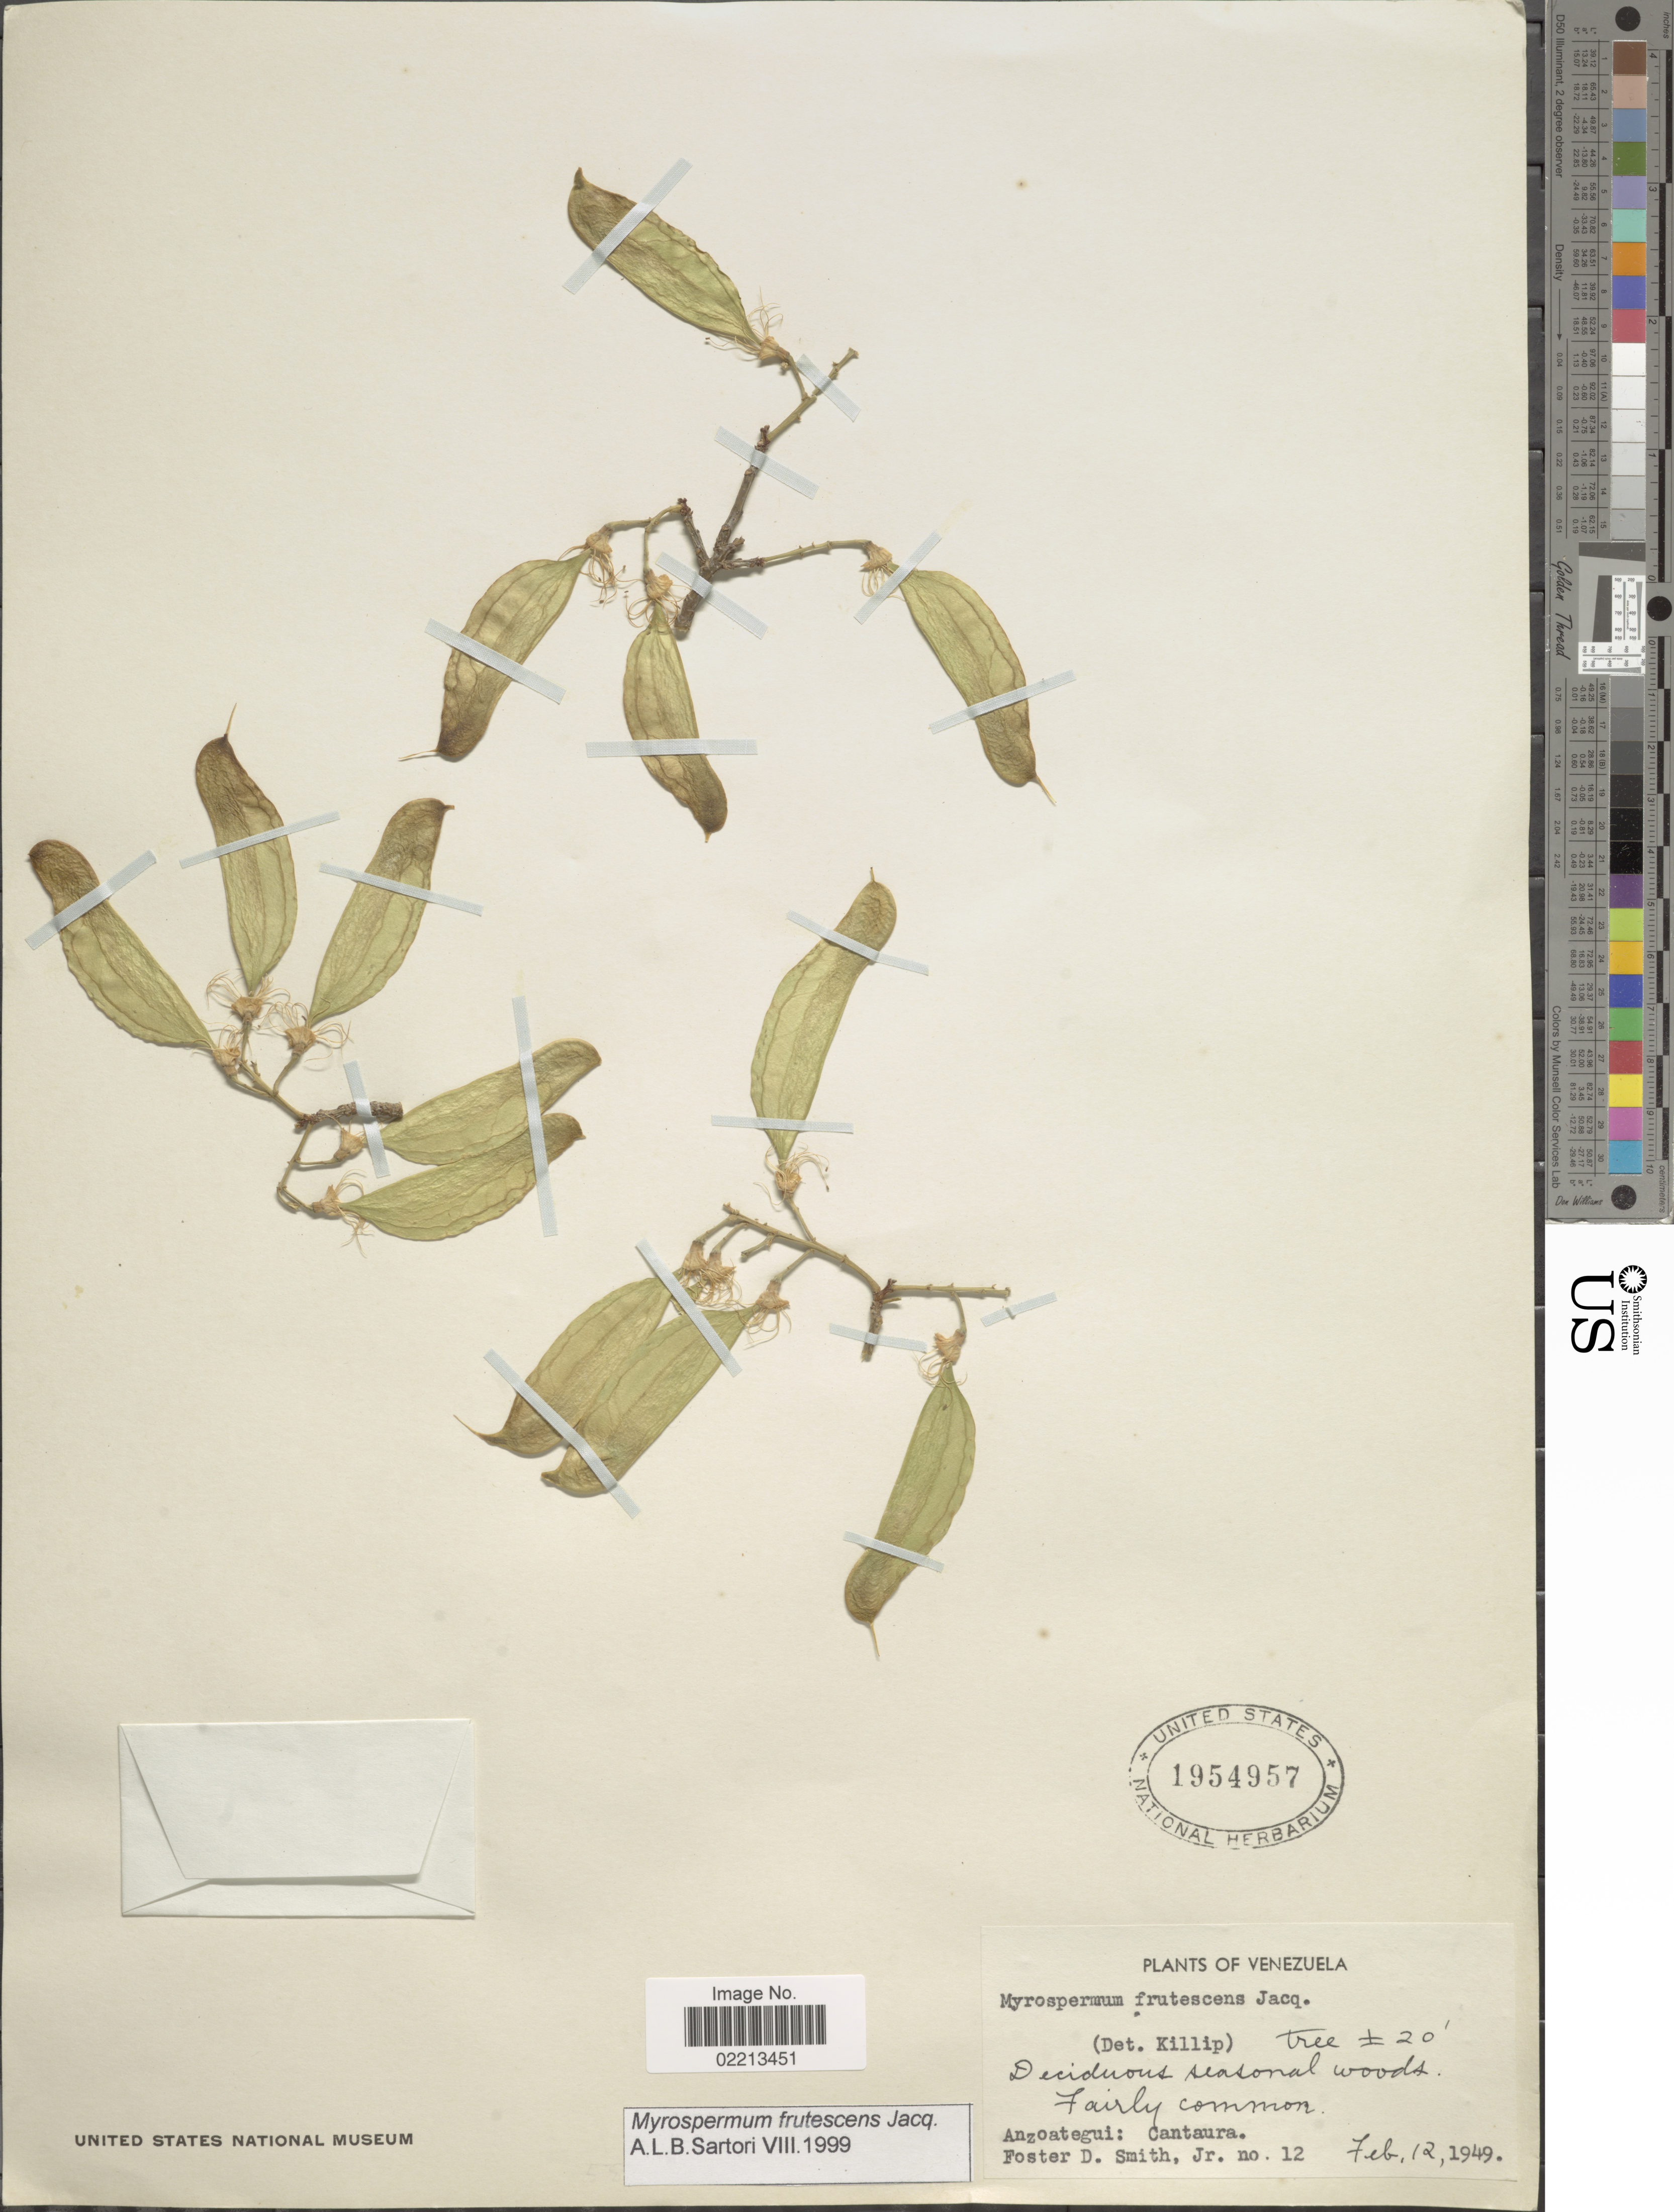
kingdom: Plantae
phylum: Tracheophyta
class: Magnoliopsida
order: Fabales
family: Fabaceae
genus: Myrospermum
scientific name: Myrospermum frutescens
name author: Jacq.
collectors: F. Smith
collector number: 12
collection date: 1949-02-12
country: Venezuela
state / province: Anzoategui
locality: Cantaura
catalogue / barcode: US 1954957